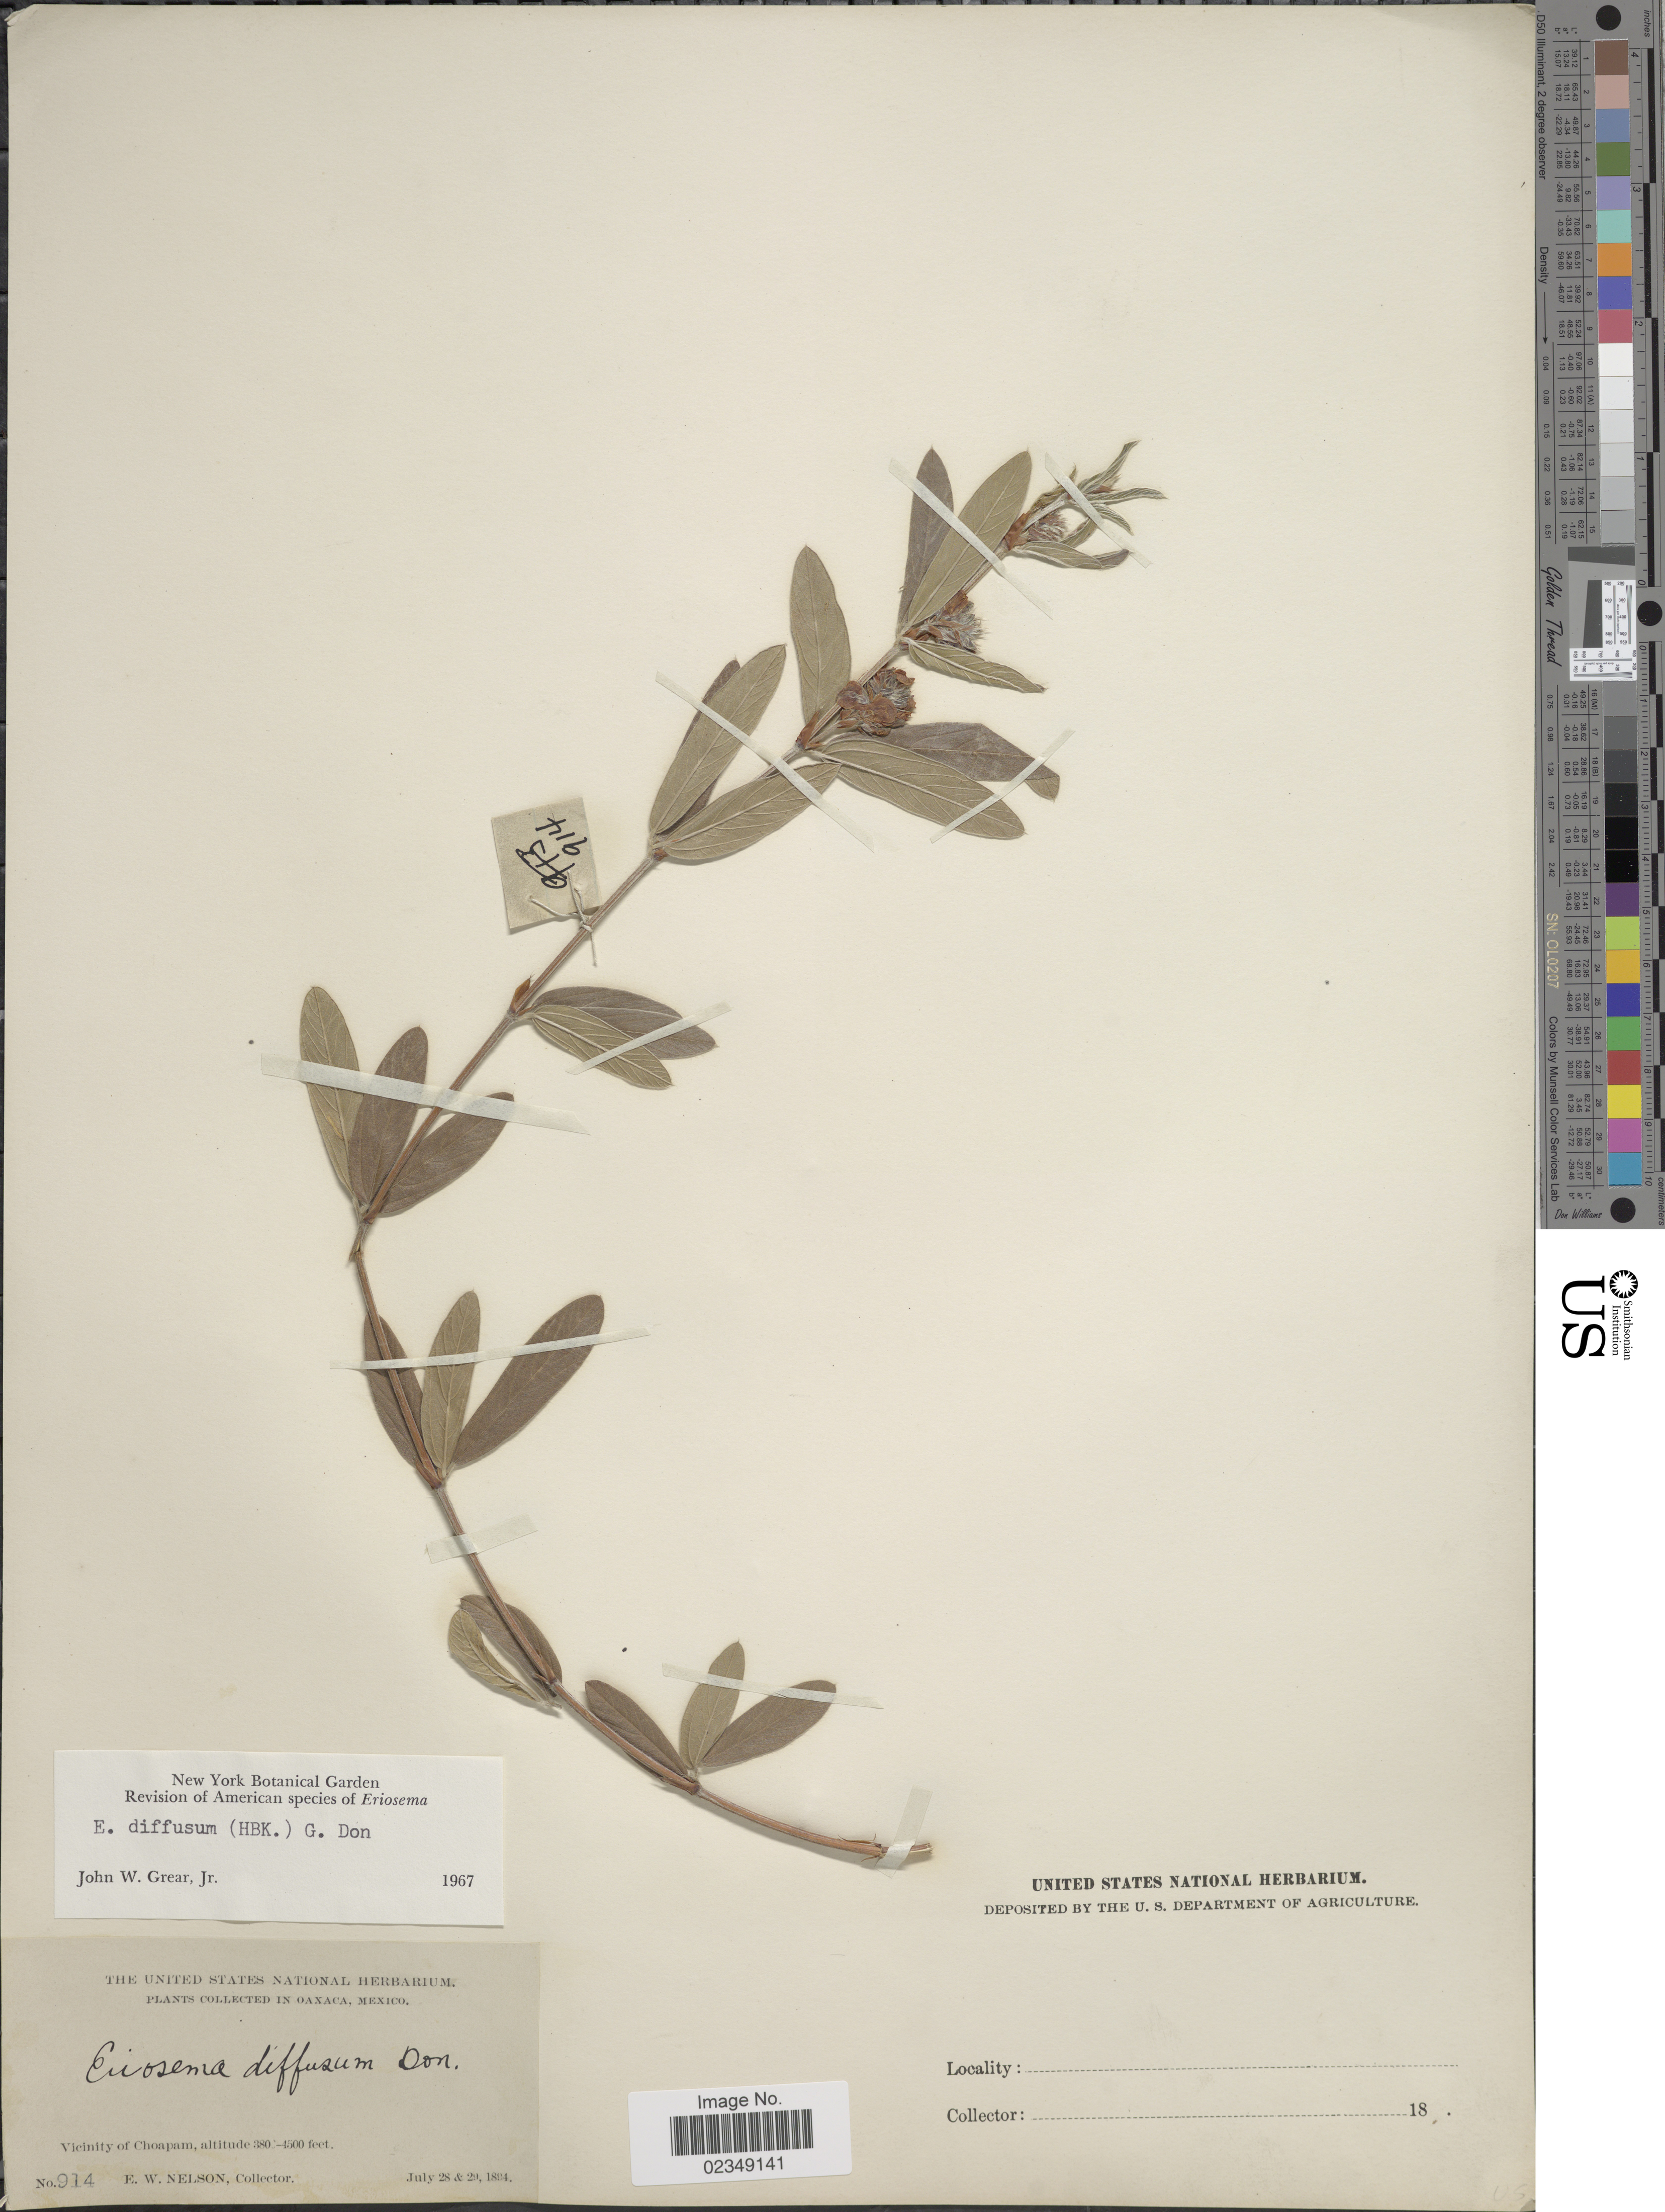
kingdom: Plantae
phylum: Tracheophyta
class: Magnoliopsida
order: Fabales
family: Fabaceae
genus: Eriosema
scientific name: Eriosema diffusum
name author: (Kunth) G. Don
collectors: E. W. Nelson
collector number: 914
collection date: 1894-07-28/1894-07-29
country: Mexico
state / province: Oaxaca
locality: Vicinity of Choapam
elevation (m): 116